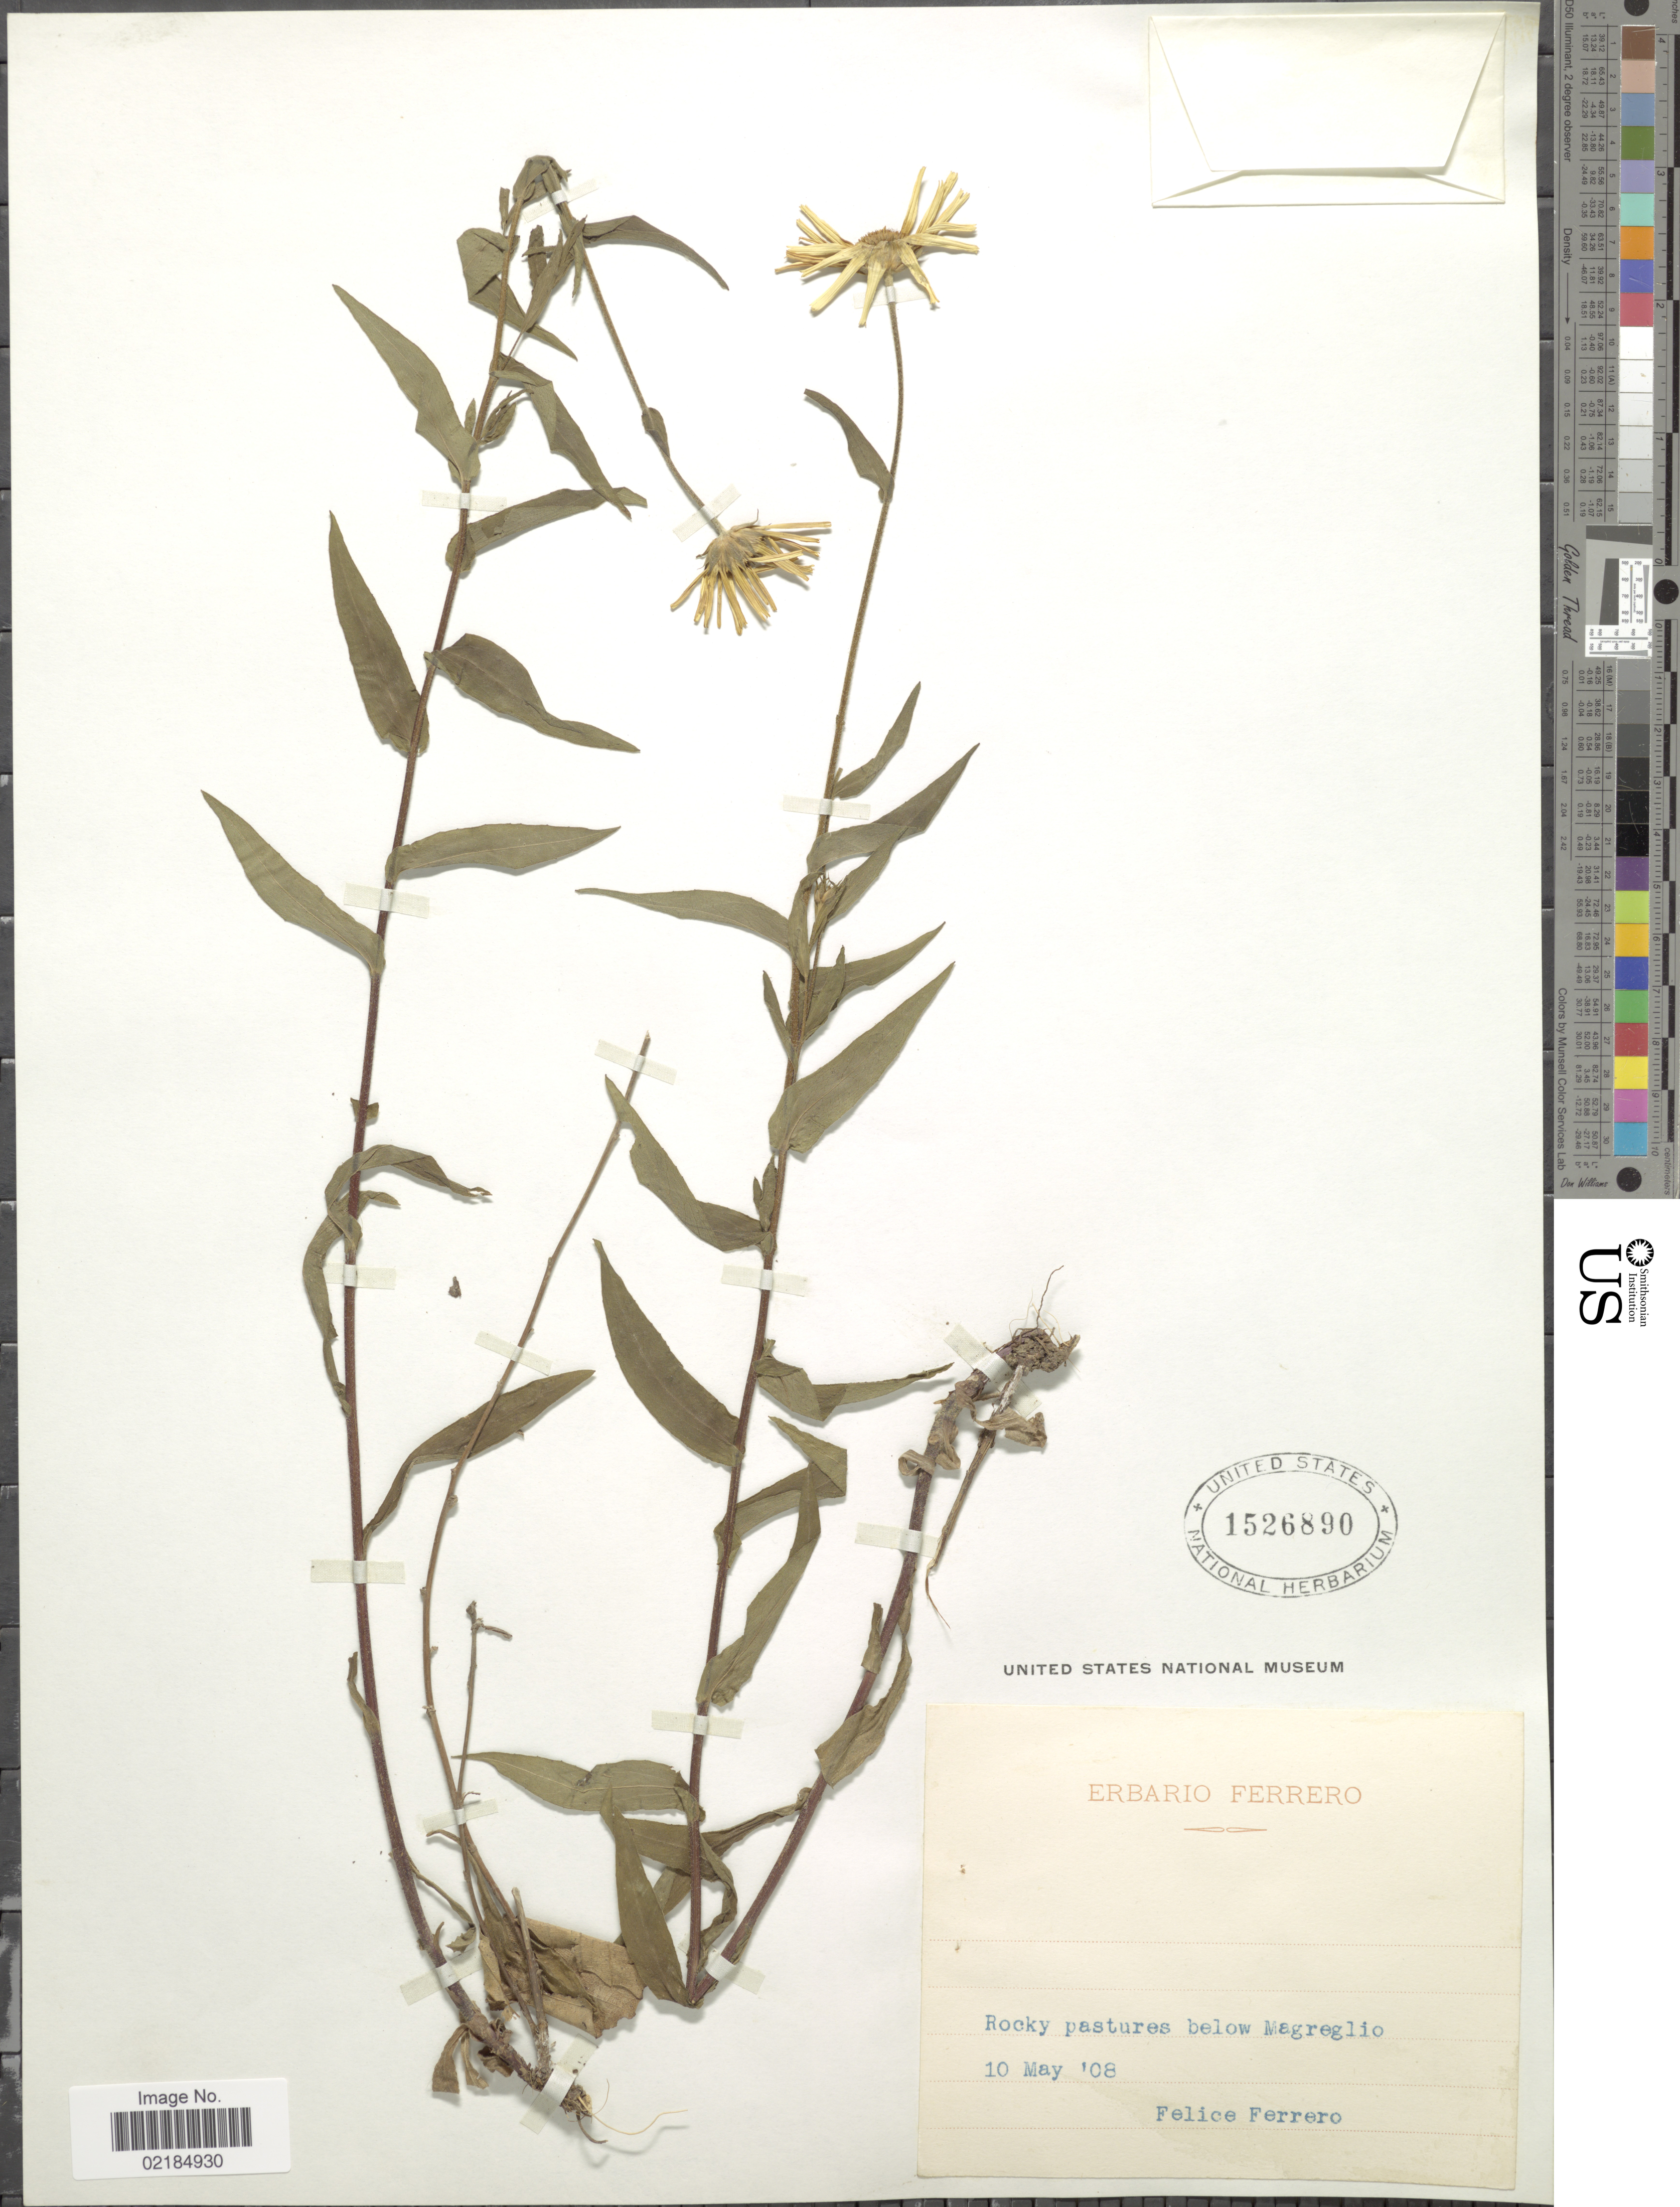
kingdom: Plantae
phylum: Tracheophyta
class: Magnoliopsida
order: Asterales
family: Asteraceae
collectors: F. Ferrero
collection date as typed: Transcribed d/m/y: 10/5/8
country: Italy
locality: Rocky pastures below Magreglio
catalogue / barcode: US 1526890